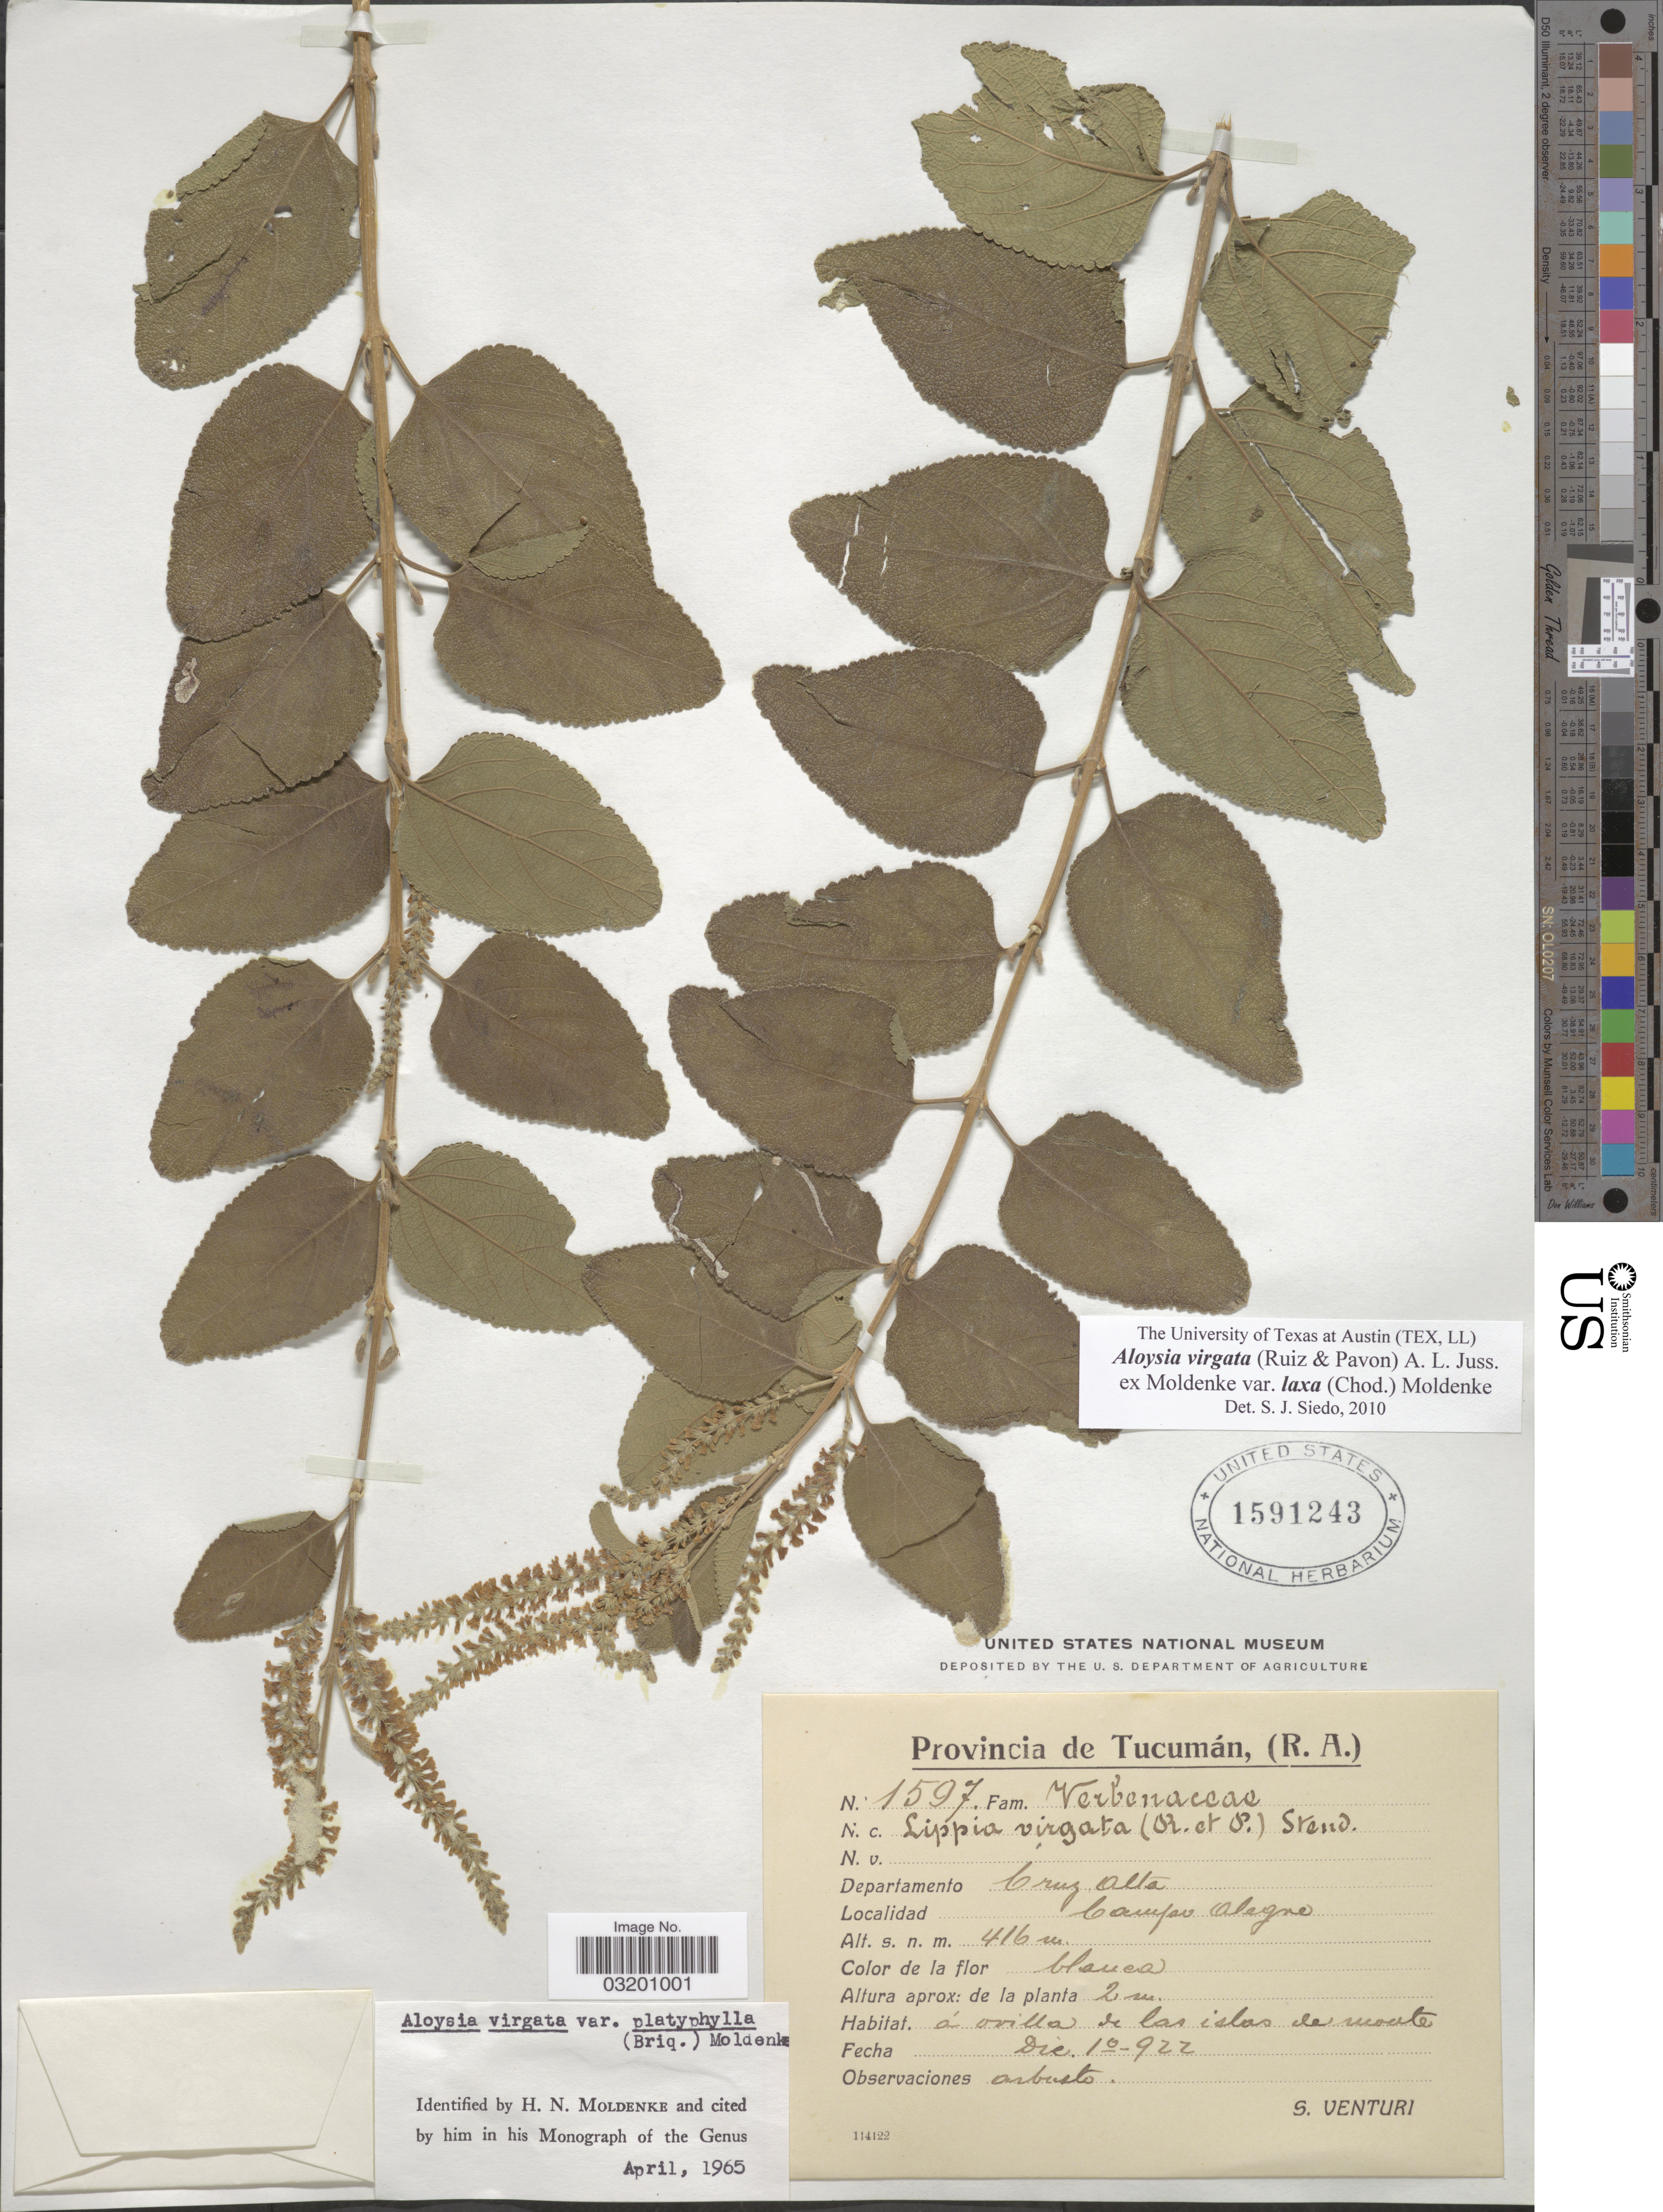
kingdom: Plantae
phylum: Tracheophyta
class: Magnoliopsida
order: Lamiales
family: Verbenaceae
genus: Aloysia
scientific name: Aloysia virgata var. laxa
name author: (Chodat) Moldenke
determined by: Siedo, S. J.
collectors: S. Venturi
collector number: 1597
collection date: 1922-12-10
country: Argentina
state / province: Tucuman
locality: Departamento Cruz Alta, Campo Alegre.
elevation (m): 416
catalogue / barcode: US 1591243